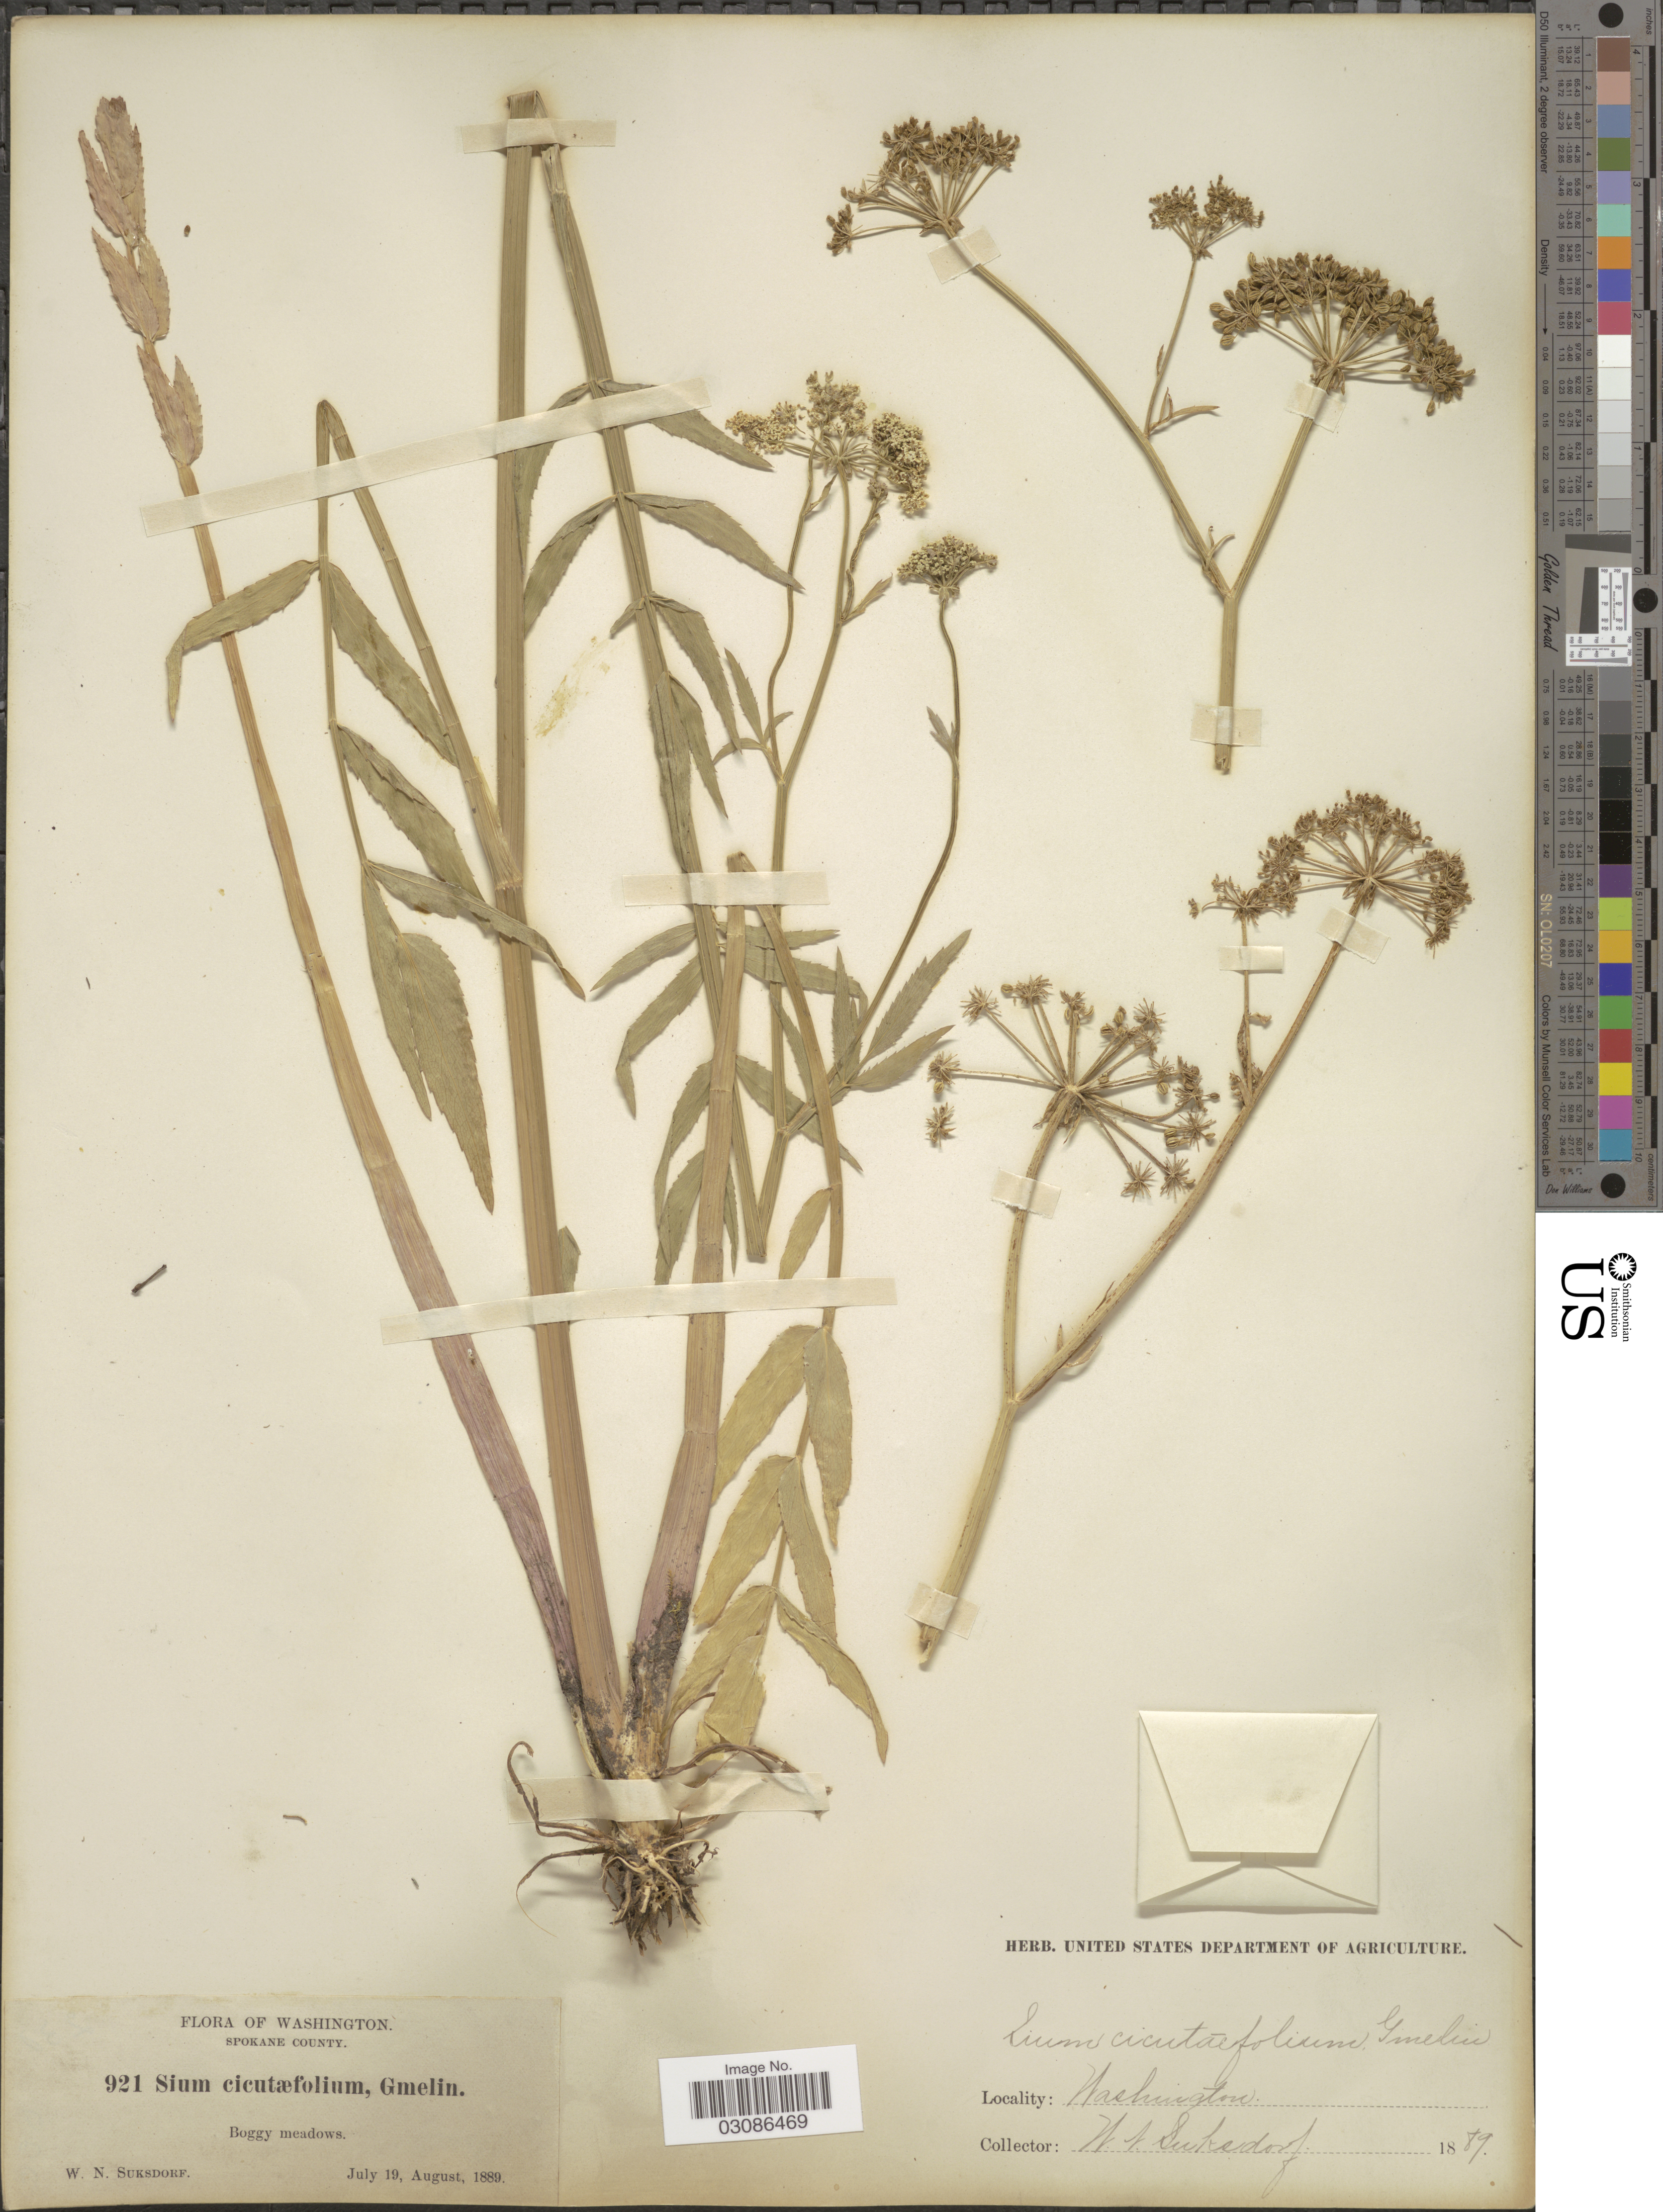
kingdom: Plantae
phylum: Tracheophyta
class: Magnoliopsida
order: Apiales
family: Apiaceae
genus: Sium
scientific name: Sium suave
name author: Walter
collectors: W. N. Suksdorf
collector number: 921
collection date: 1889-07-19/1889-08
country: United States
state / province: Washington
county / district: Spokane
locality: Spokane County, Boggy meadows.